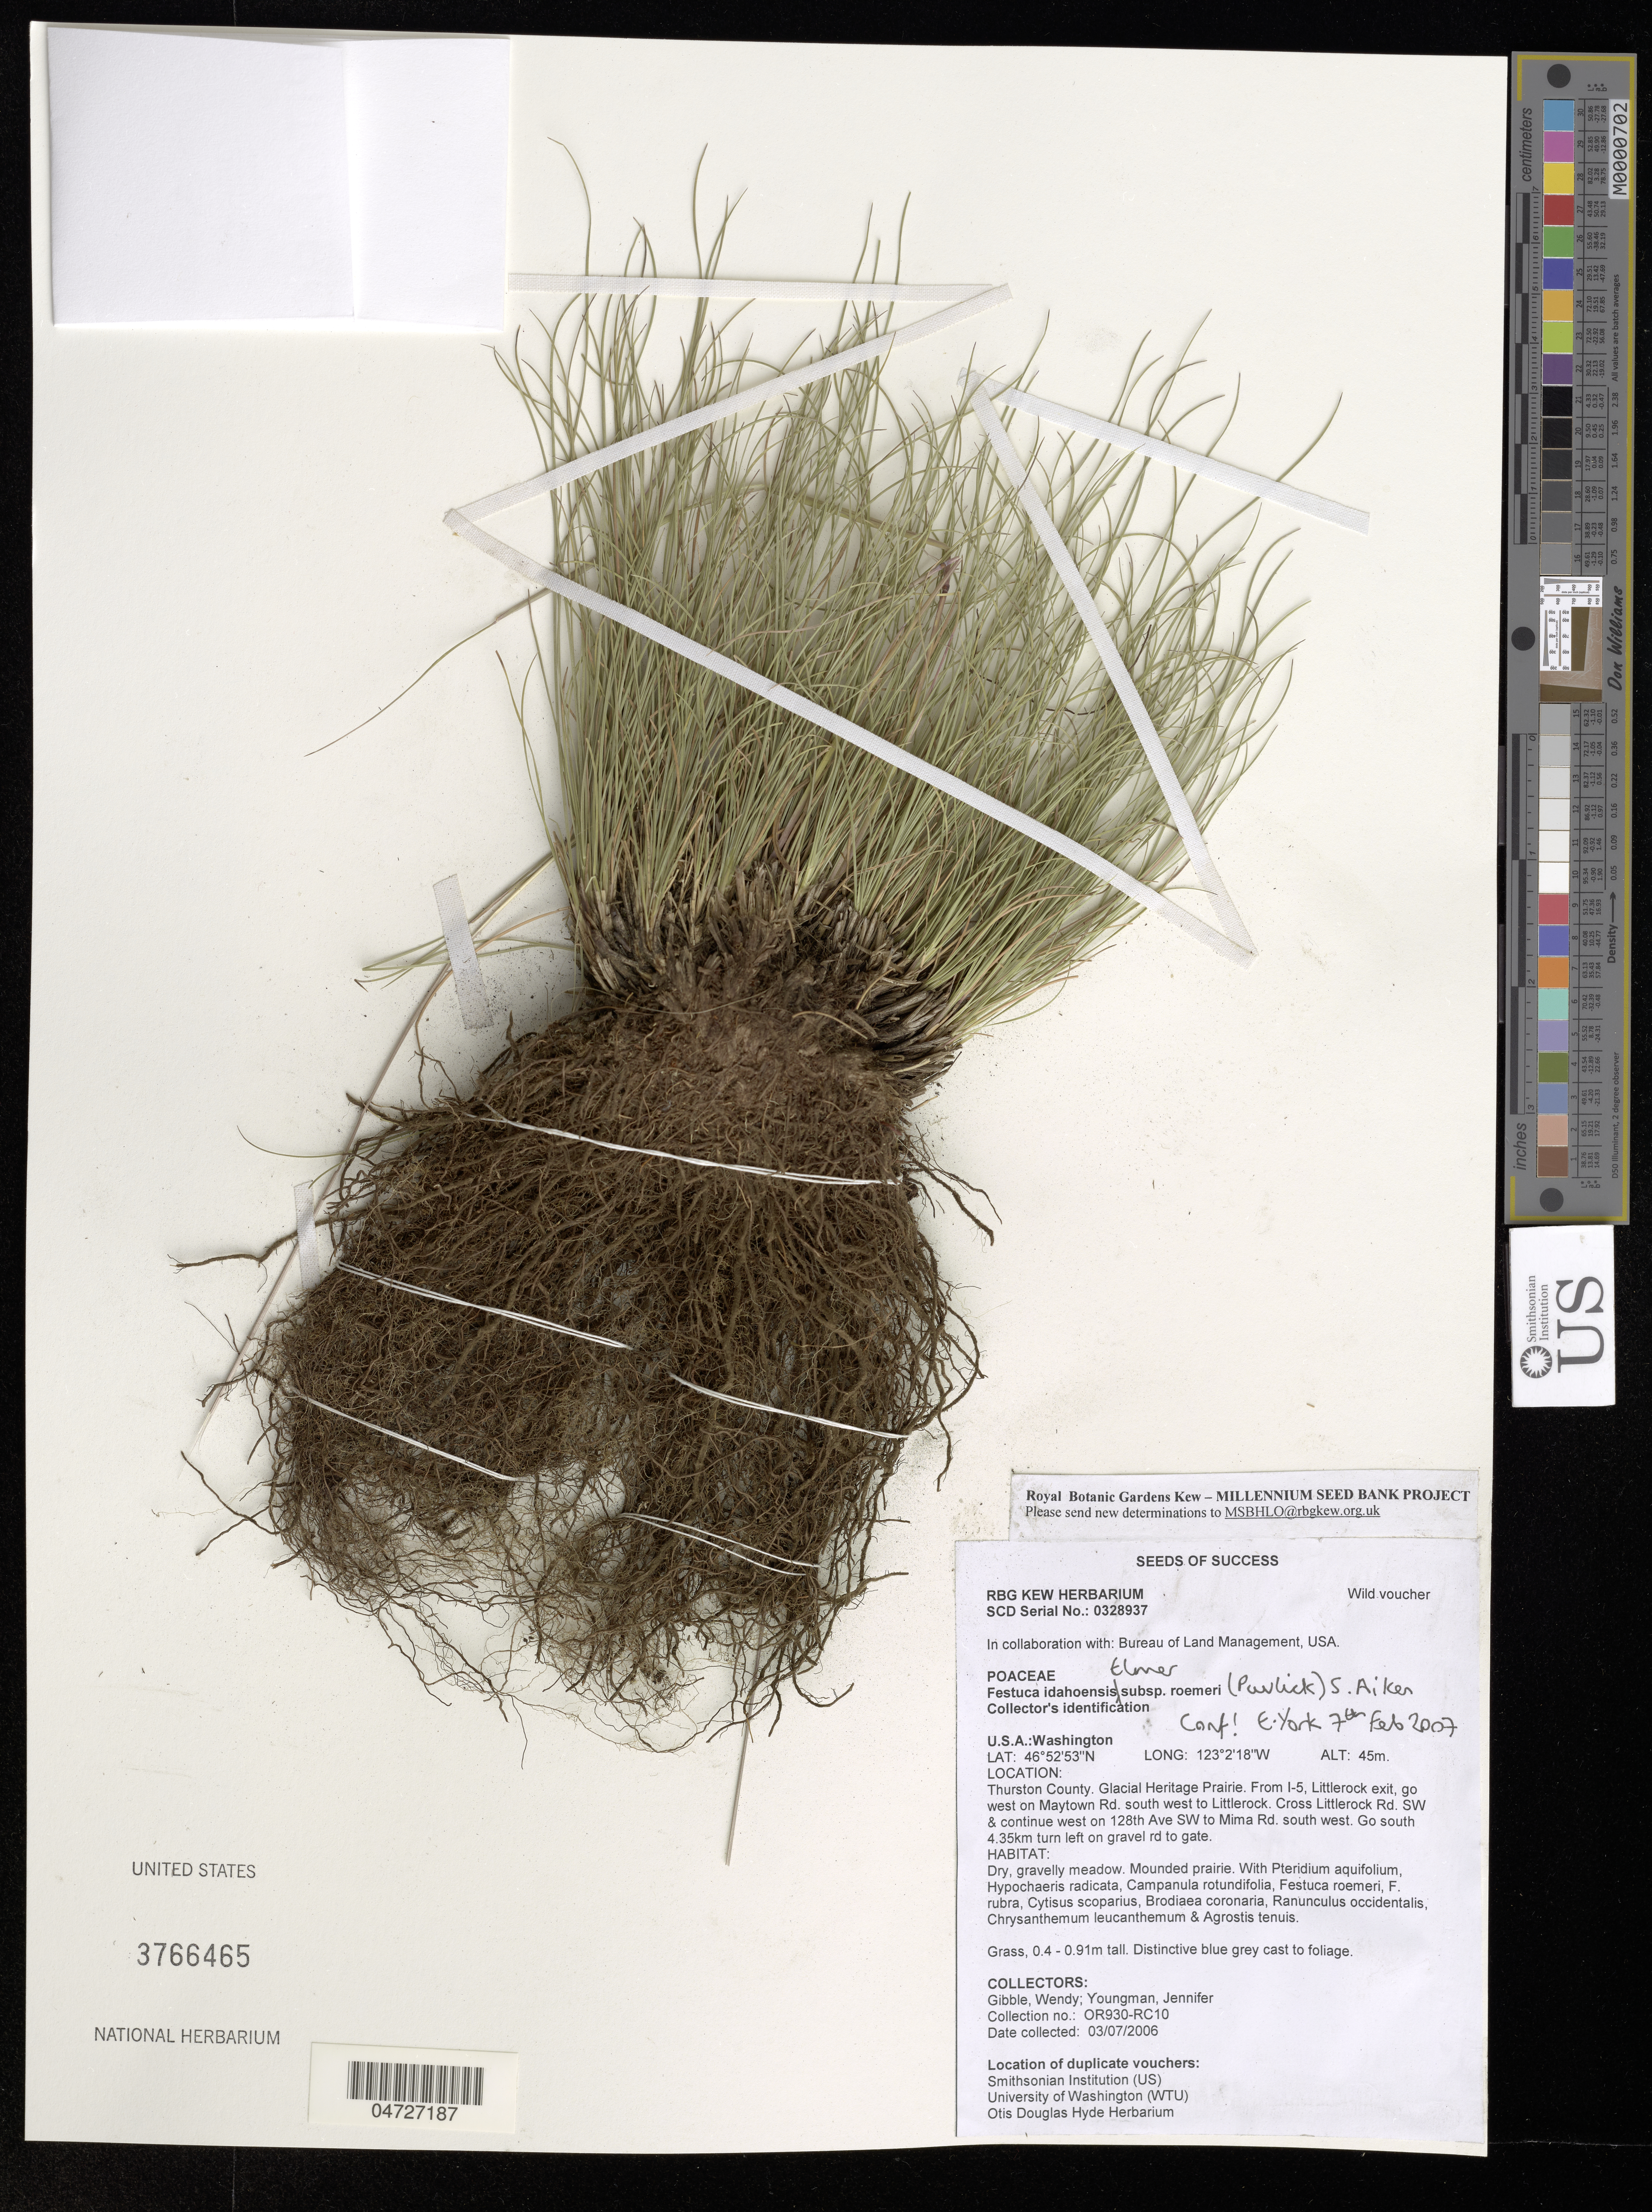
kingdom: Plantae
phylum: Tracheophyta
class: Liliopsida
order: Poales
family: Poaceae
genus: Festuca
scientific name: Festuca idahoensis subsp. roemeri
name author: (Pavlick) S.G. Aiken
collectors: W. Gibble & J. Youngman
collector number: OR930-RC10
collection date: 2006-07-03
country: United States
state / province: Washington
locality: Thurston County. Glacial Heritage Prairie. From I-5, Littlerock exit, go west on Maytown Rd. south west to Littlerock. Cross Littlerock Rd. SW & continue west on 128th Ave SW to Mima Rd. south west. Go south 4.35km turn left on gravel rd to gate.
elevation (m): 45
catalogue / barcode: US 3766465